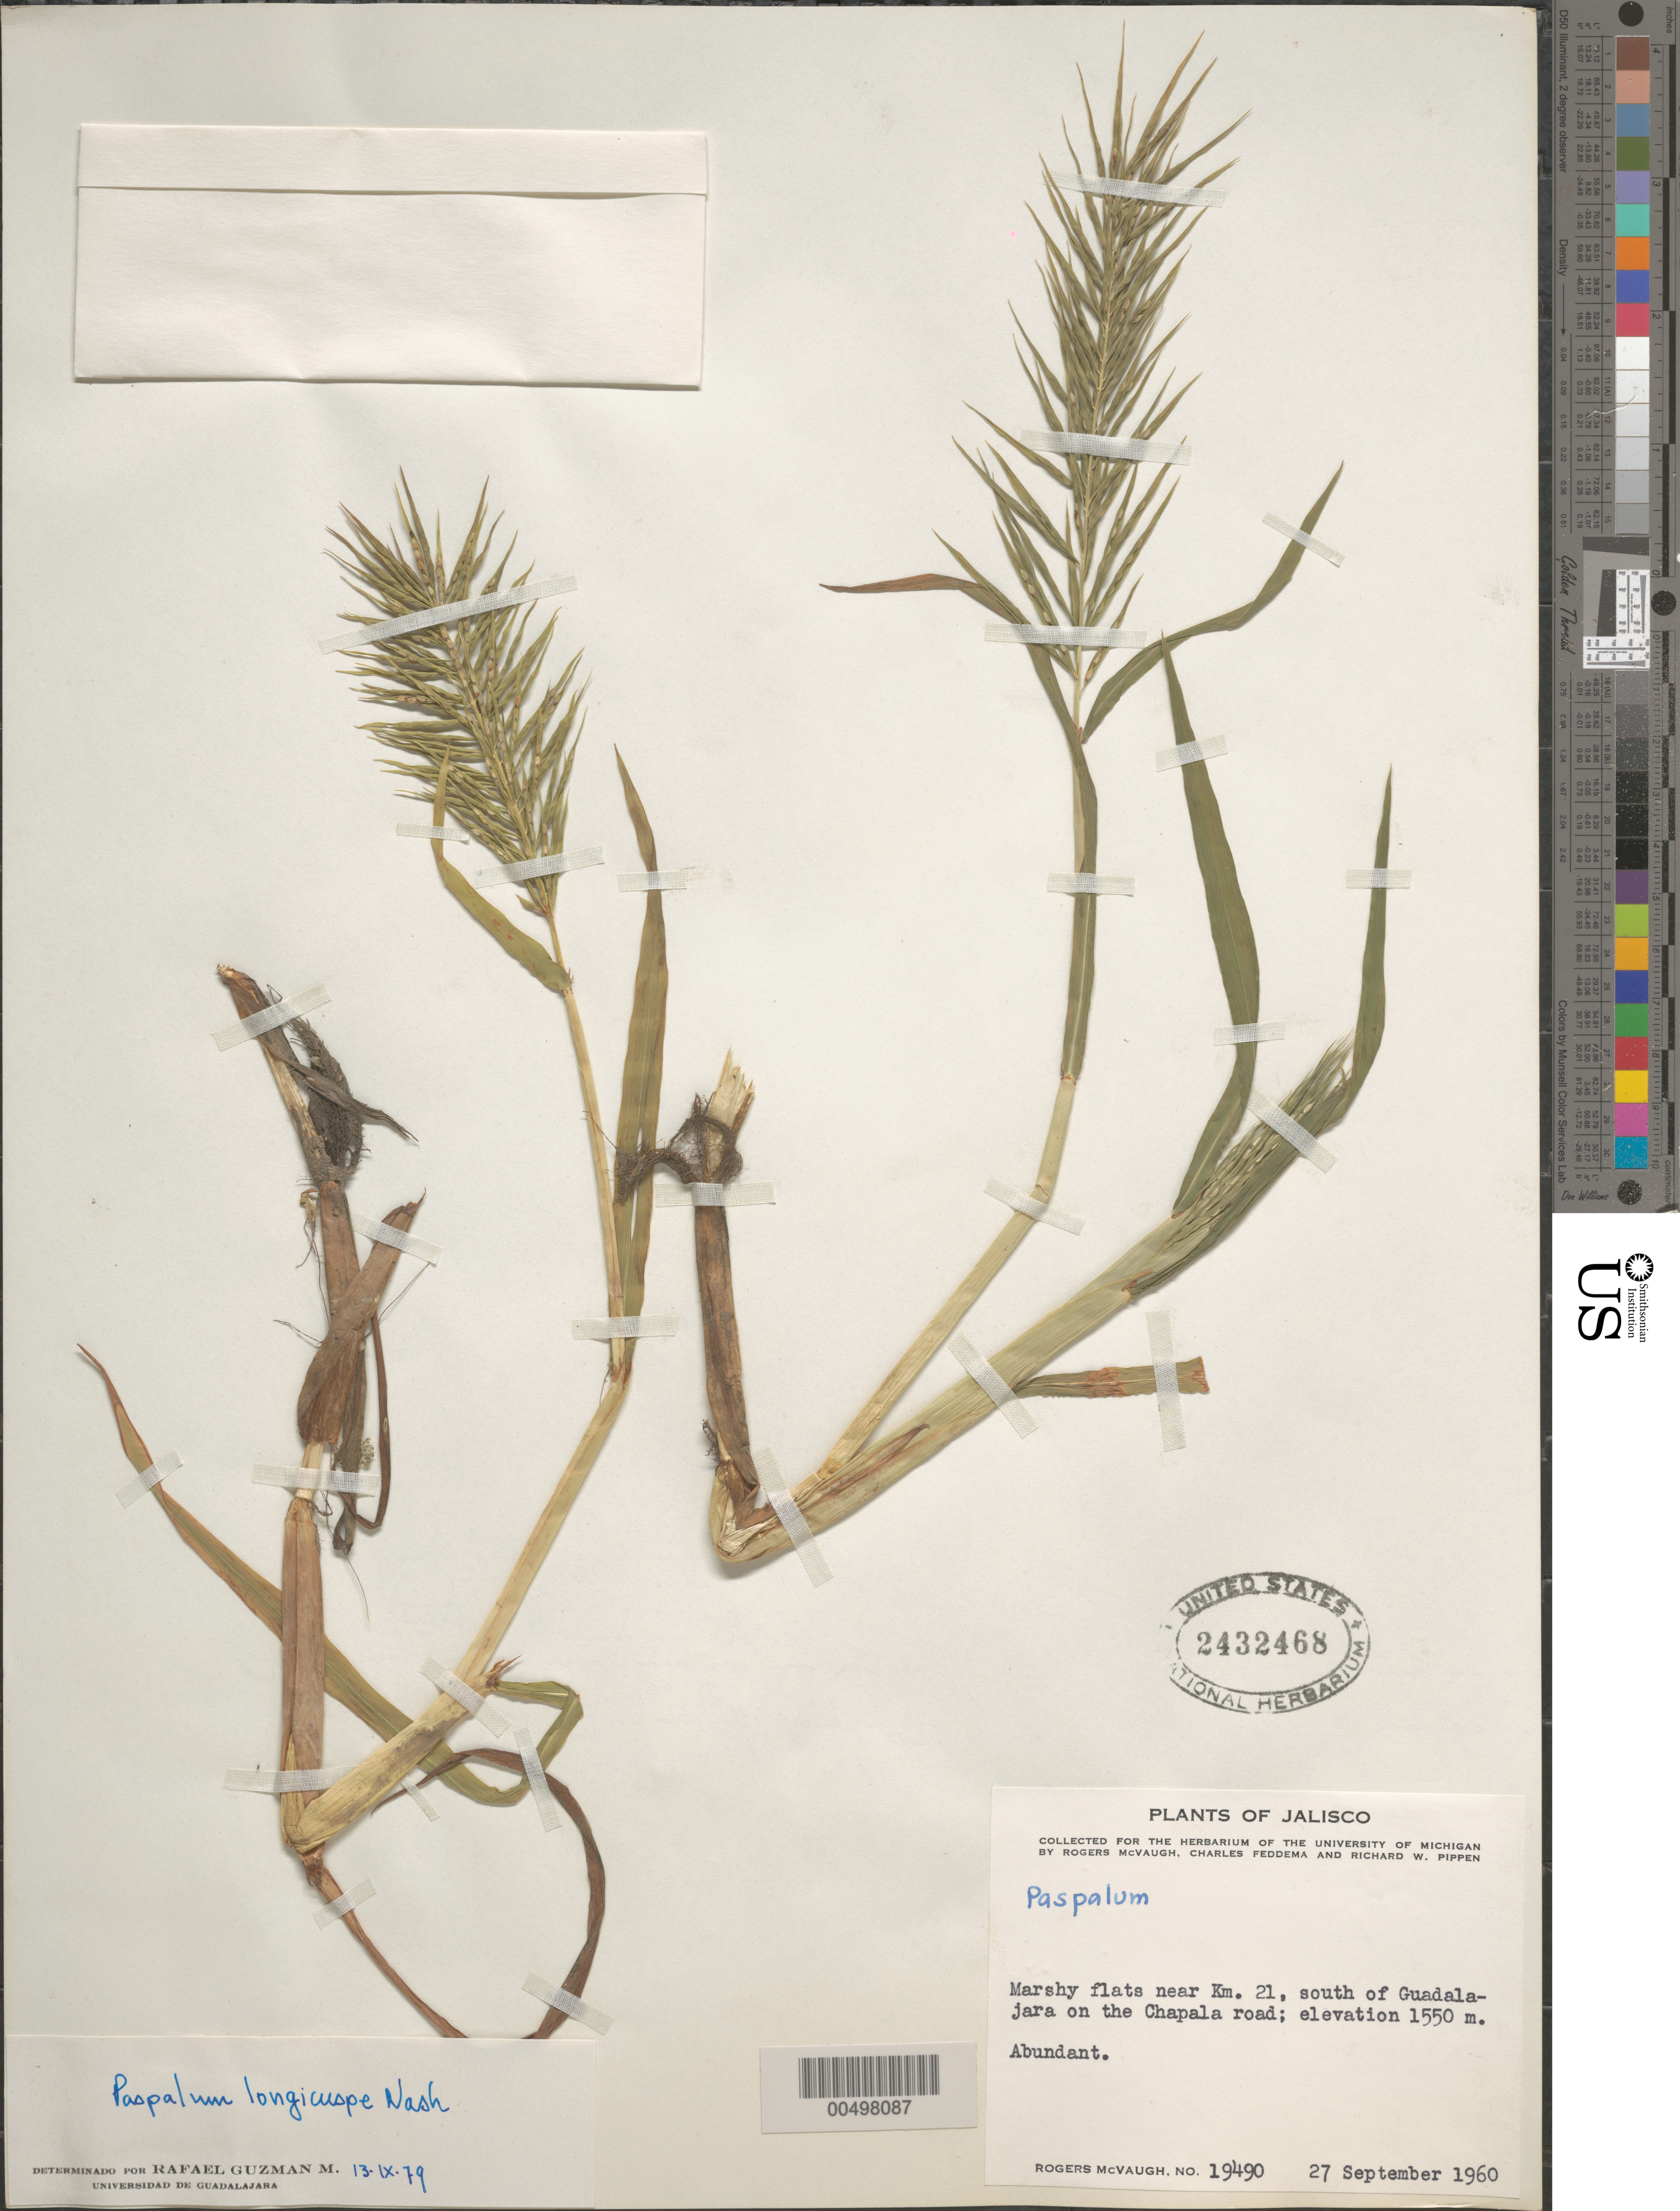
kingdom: Plantae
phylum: Tracheophyta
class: Liliopsida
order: Poales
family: Poaceae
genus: Paspalum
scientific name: Paspalum longicuspe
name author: Nash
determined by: Guzman-M., R.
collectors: R. McVaugh, C. Feddema & R. W. Pippen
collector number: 19490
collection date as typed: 27 Sep 1960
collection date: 1960-09-27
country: Mexico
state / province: Jalisco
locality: Near Km 21, S of Guadalajara on the Chapala road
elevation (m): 1550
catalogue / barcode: US 2432468